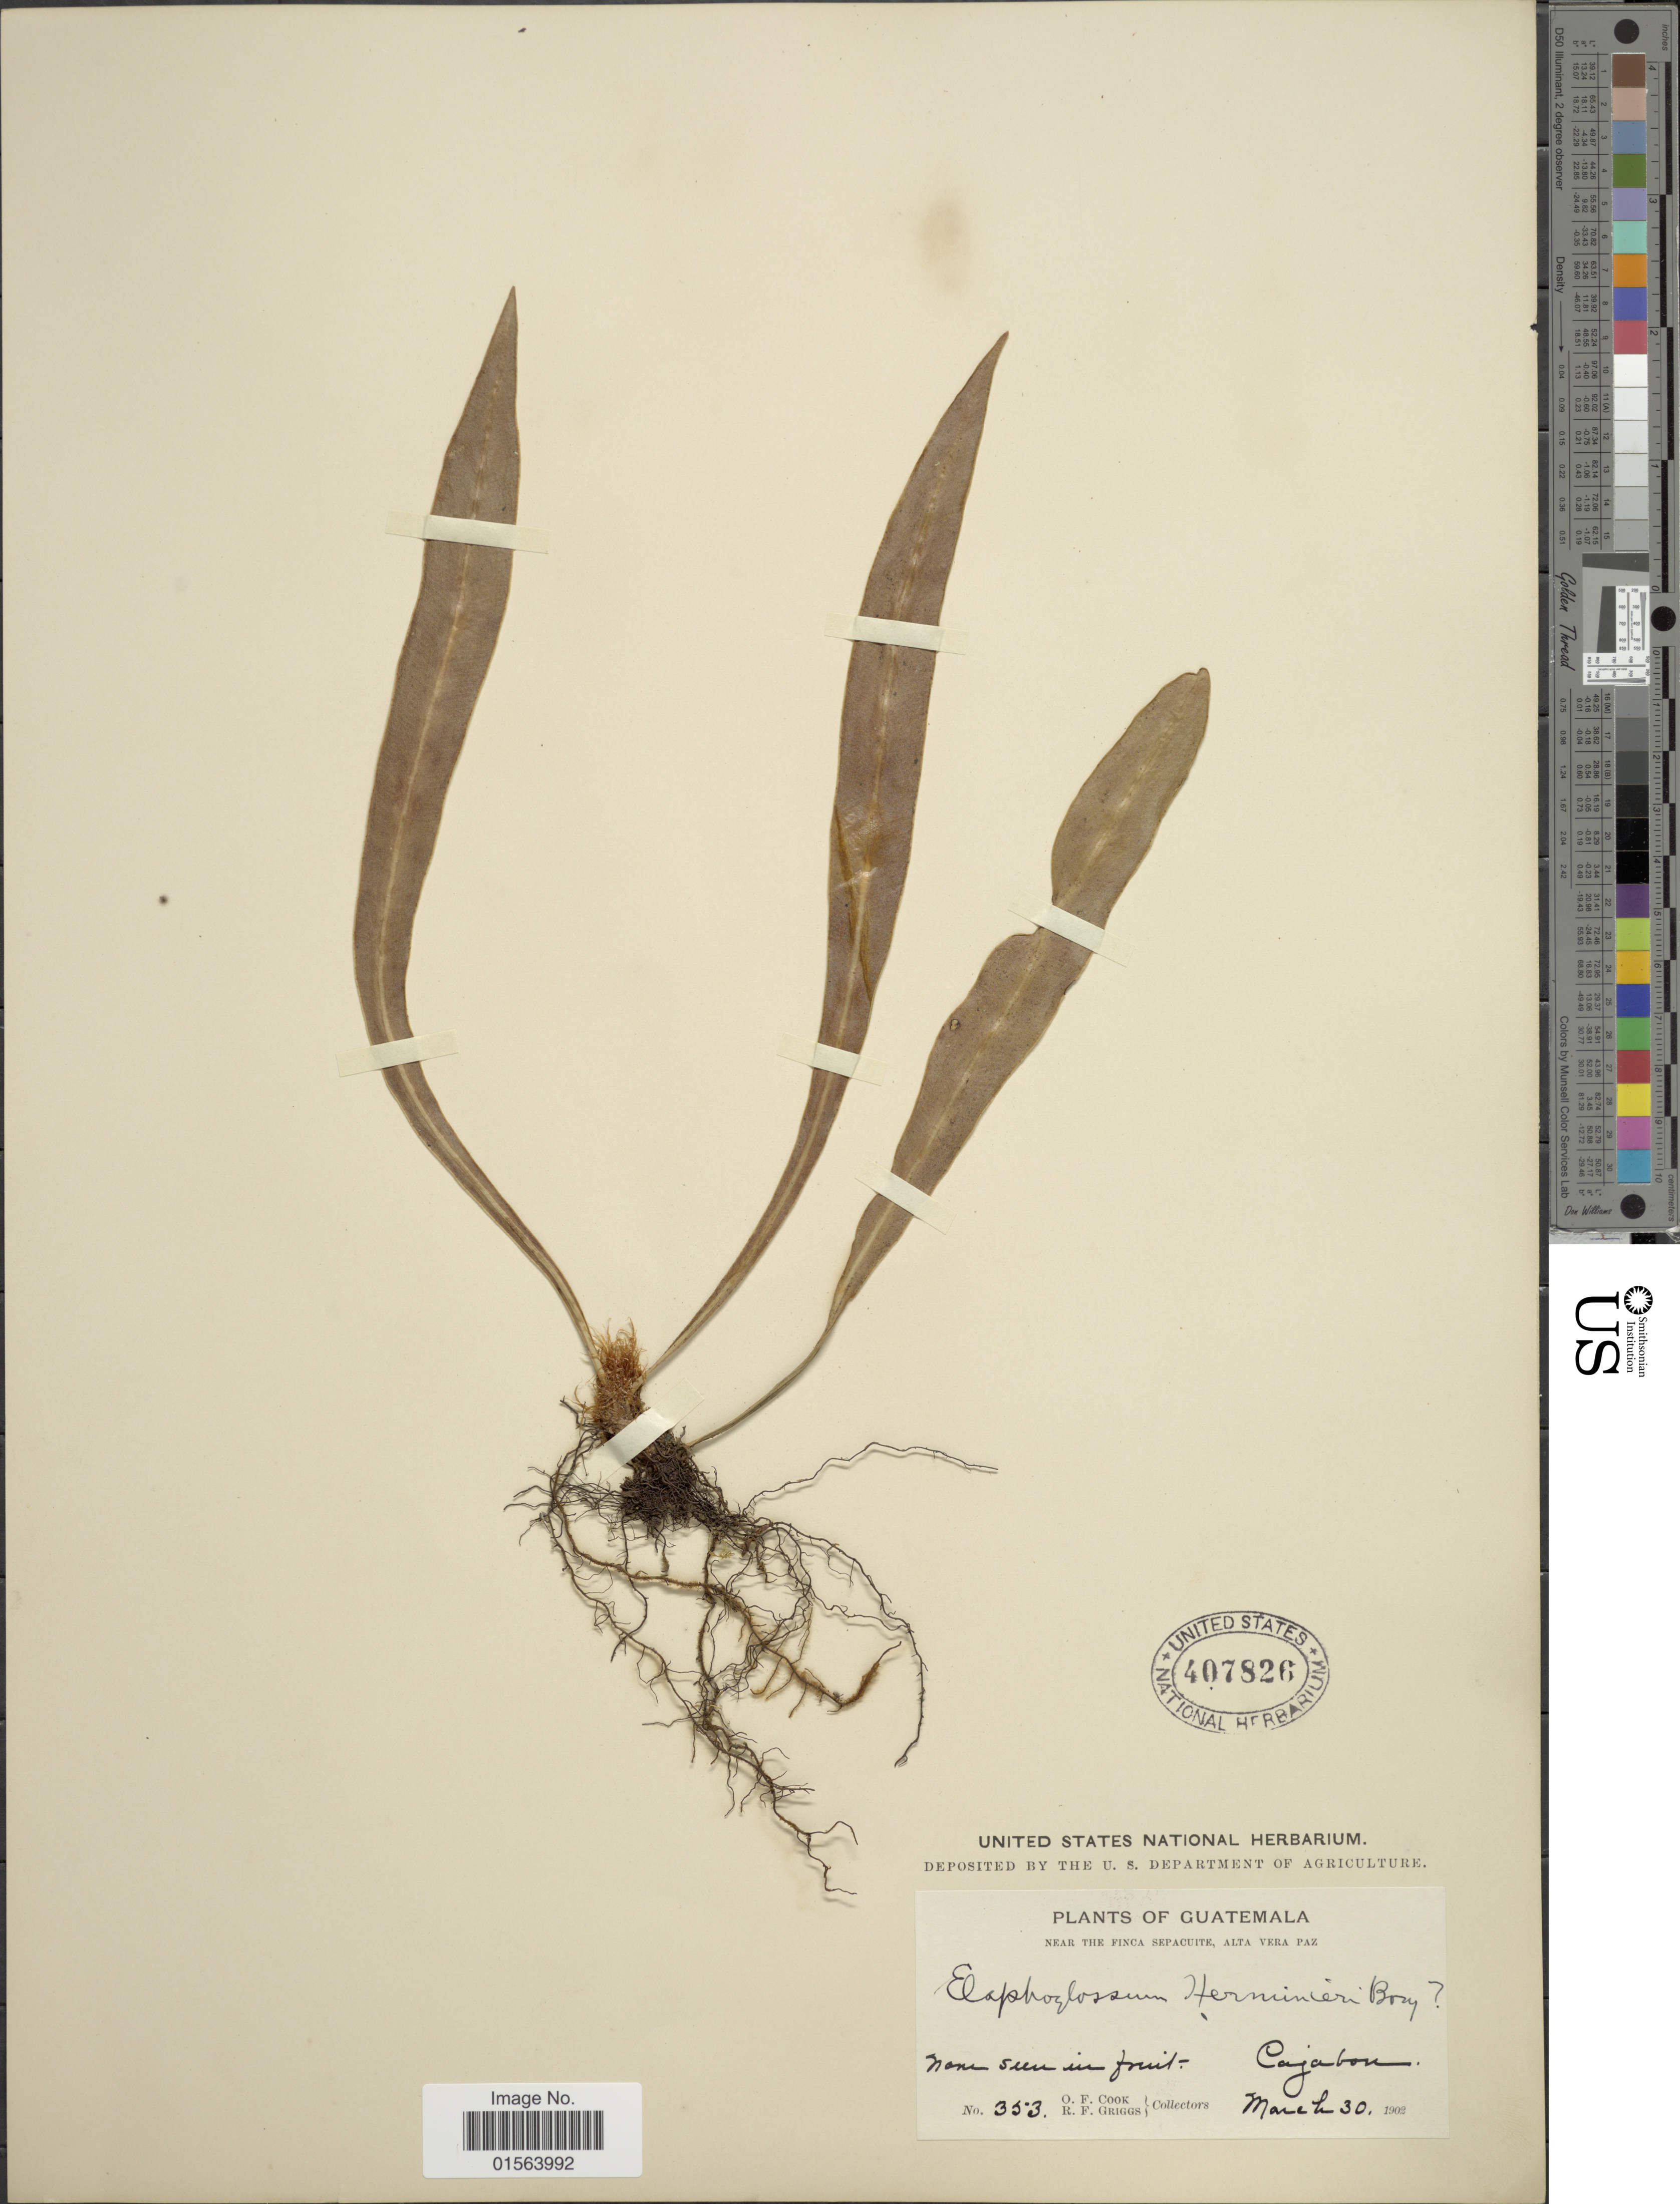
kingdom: Plantae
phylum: Tracheophyta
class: Polypodiopsida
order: Polypodiales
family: Dryopteridaceae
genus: Elaphoglossum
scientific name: Elaphoglossum herminieri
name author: (Bory & Fée) T. Moore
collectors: O. F. Cook & R. F. Griggs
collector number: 353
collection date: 1902-03-30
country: Guatemala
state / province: Alta Verapaz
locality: Near the Finca Sepacuite, Alta Vera Paz, Cajabon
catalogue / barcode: US 407826